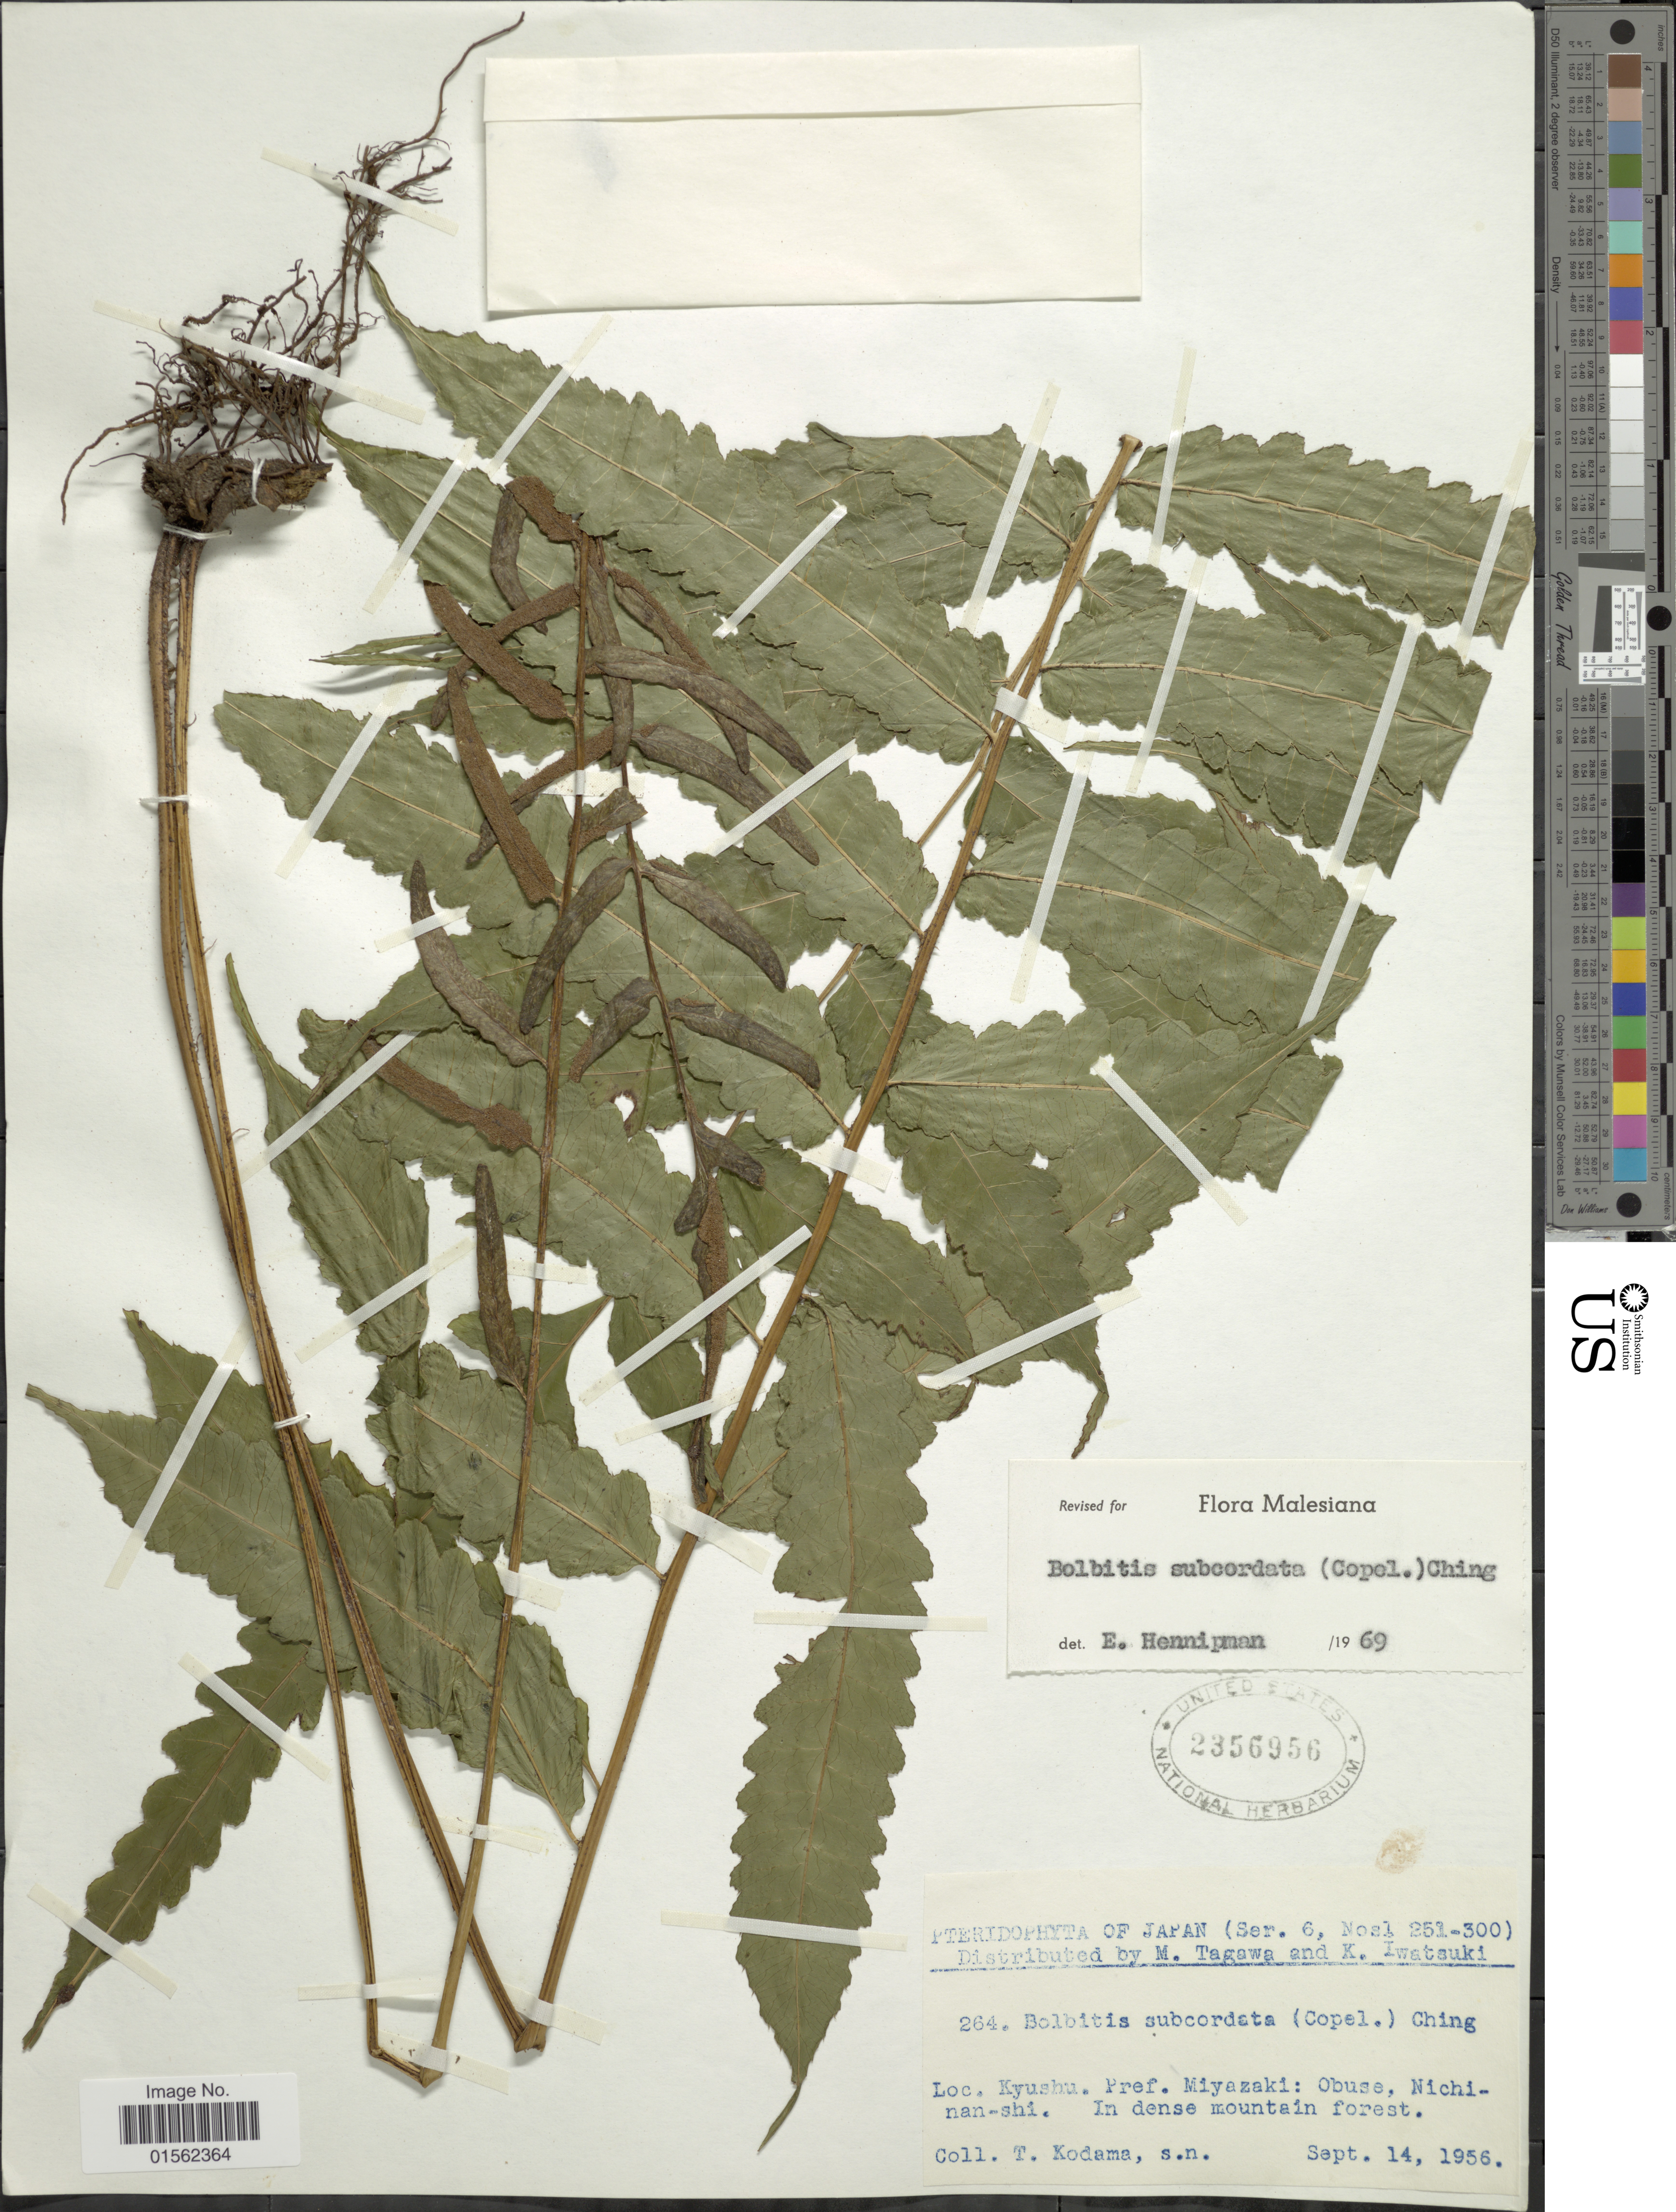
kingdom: Plantae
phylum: Tracheophyta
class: Polypodiopsida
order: Polypodiales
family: Dryopteridaceae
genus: Bolbitis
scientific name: Bolbitis subcordata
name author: (Copel.) Ching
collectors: T. Kodama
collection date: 1956-09-14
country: Japan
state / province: Miyazaki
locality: Kyushu, Pref. Miyazaki: Obuse, Nichi-nan-shi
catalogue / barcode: US 2356956